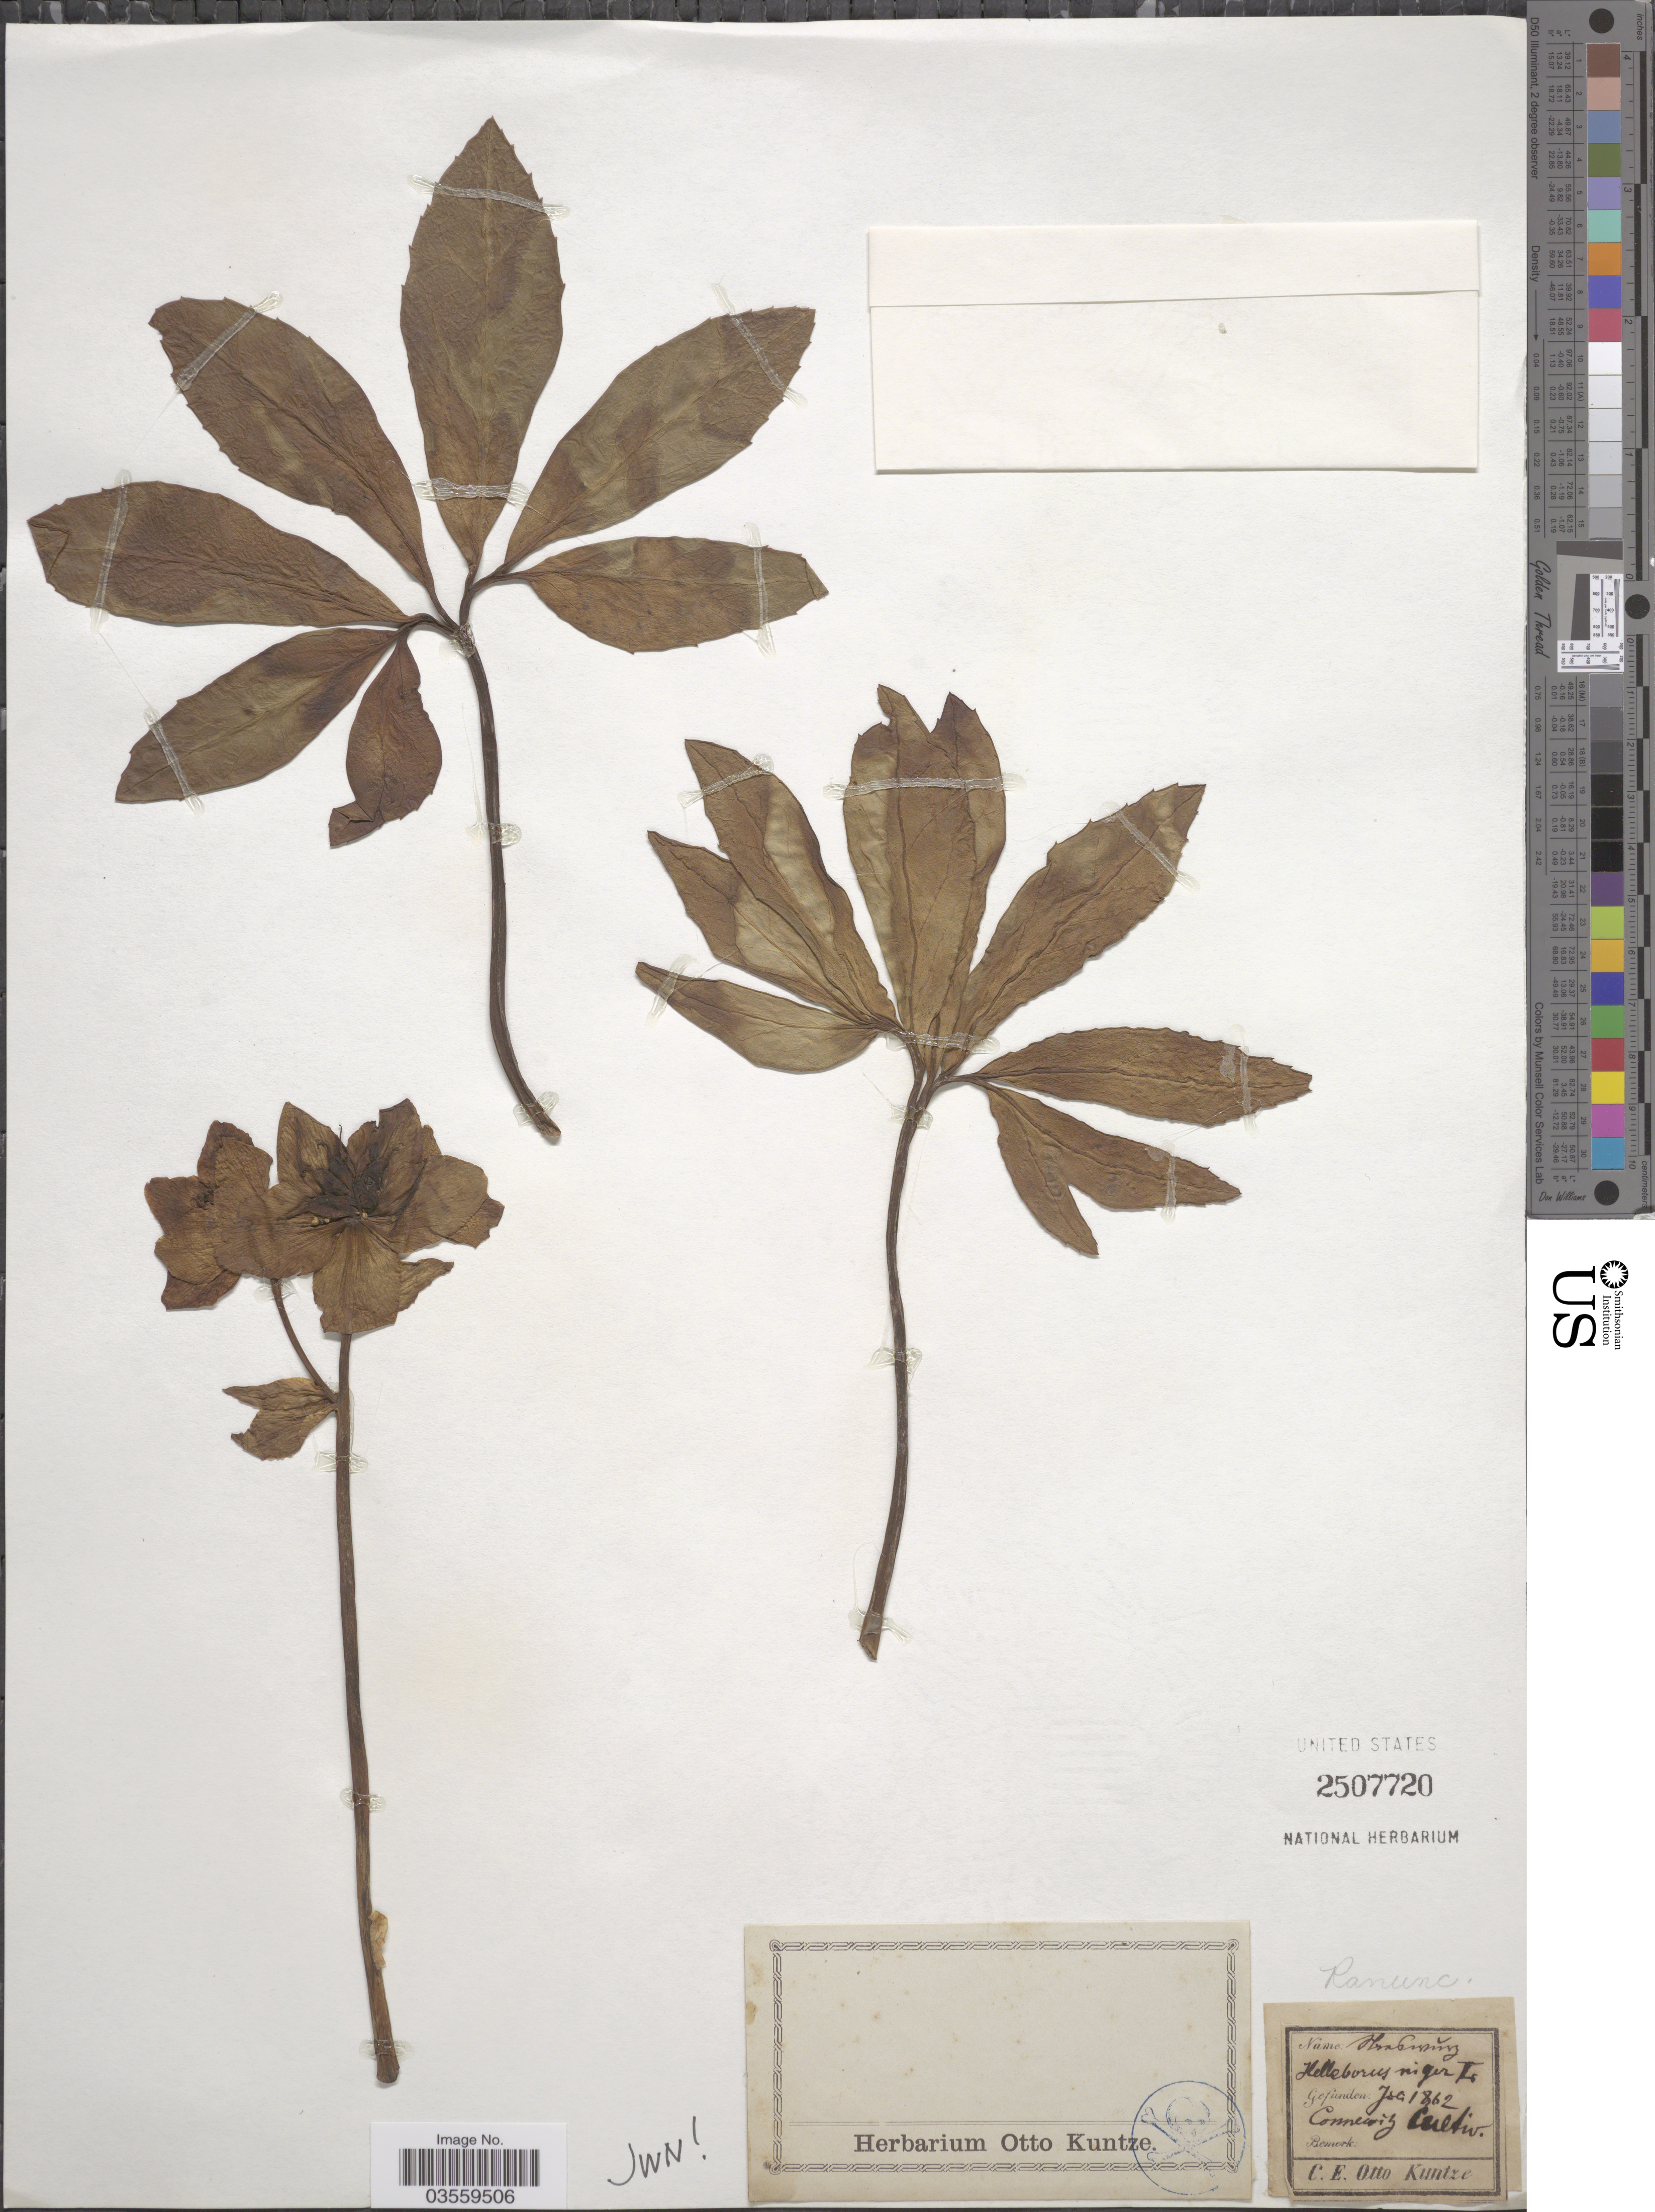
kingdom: Plantae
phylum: Tracheophyta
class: Magnoliopsida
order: Ranunculales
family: Ranunculaceae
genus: Helleborus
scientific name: Helleborus niger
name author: L.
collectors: C.E.O. Kuntze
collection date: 1862-07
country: Germany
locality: Connewitz.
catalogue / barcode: US 2507720